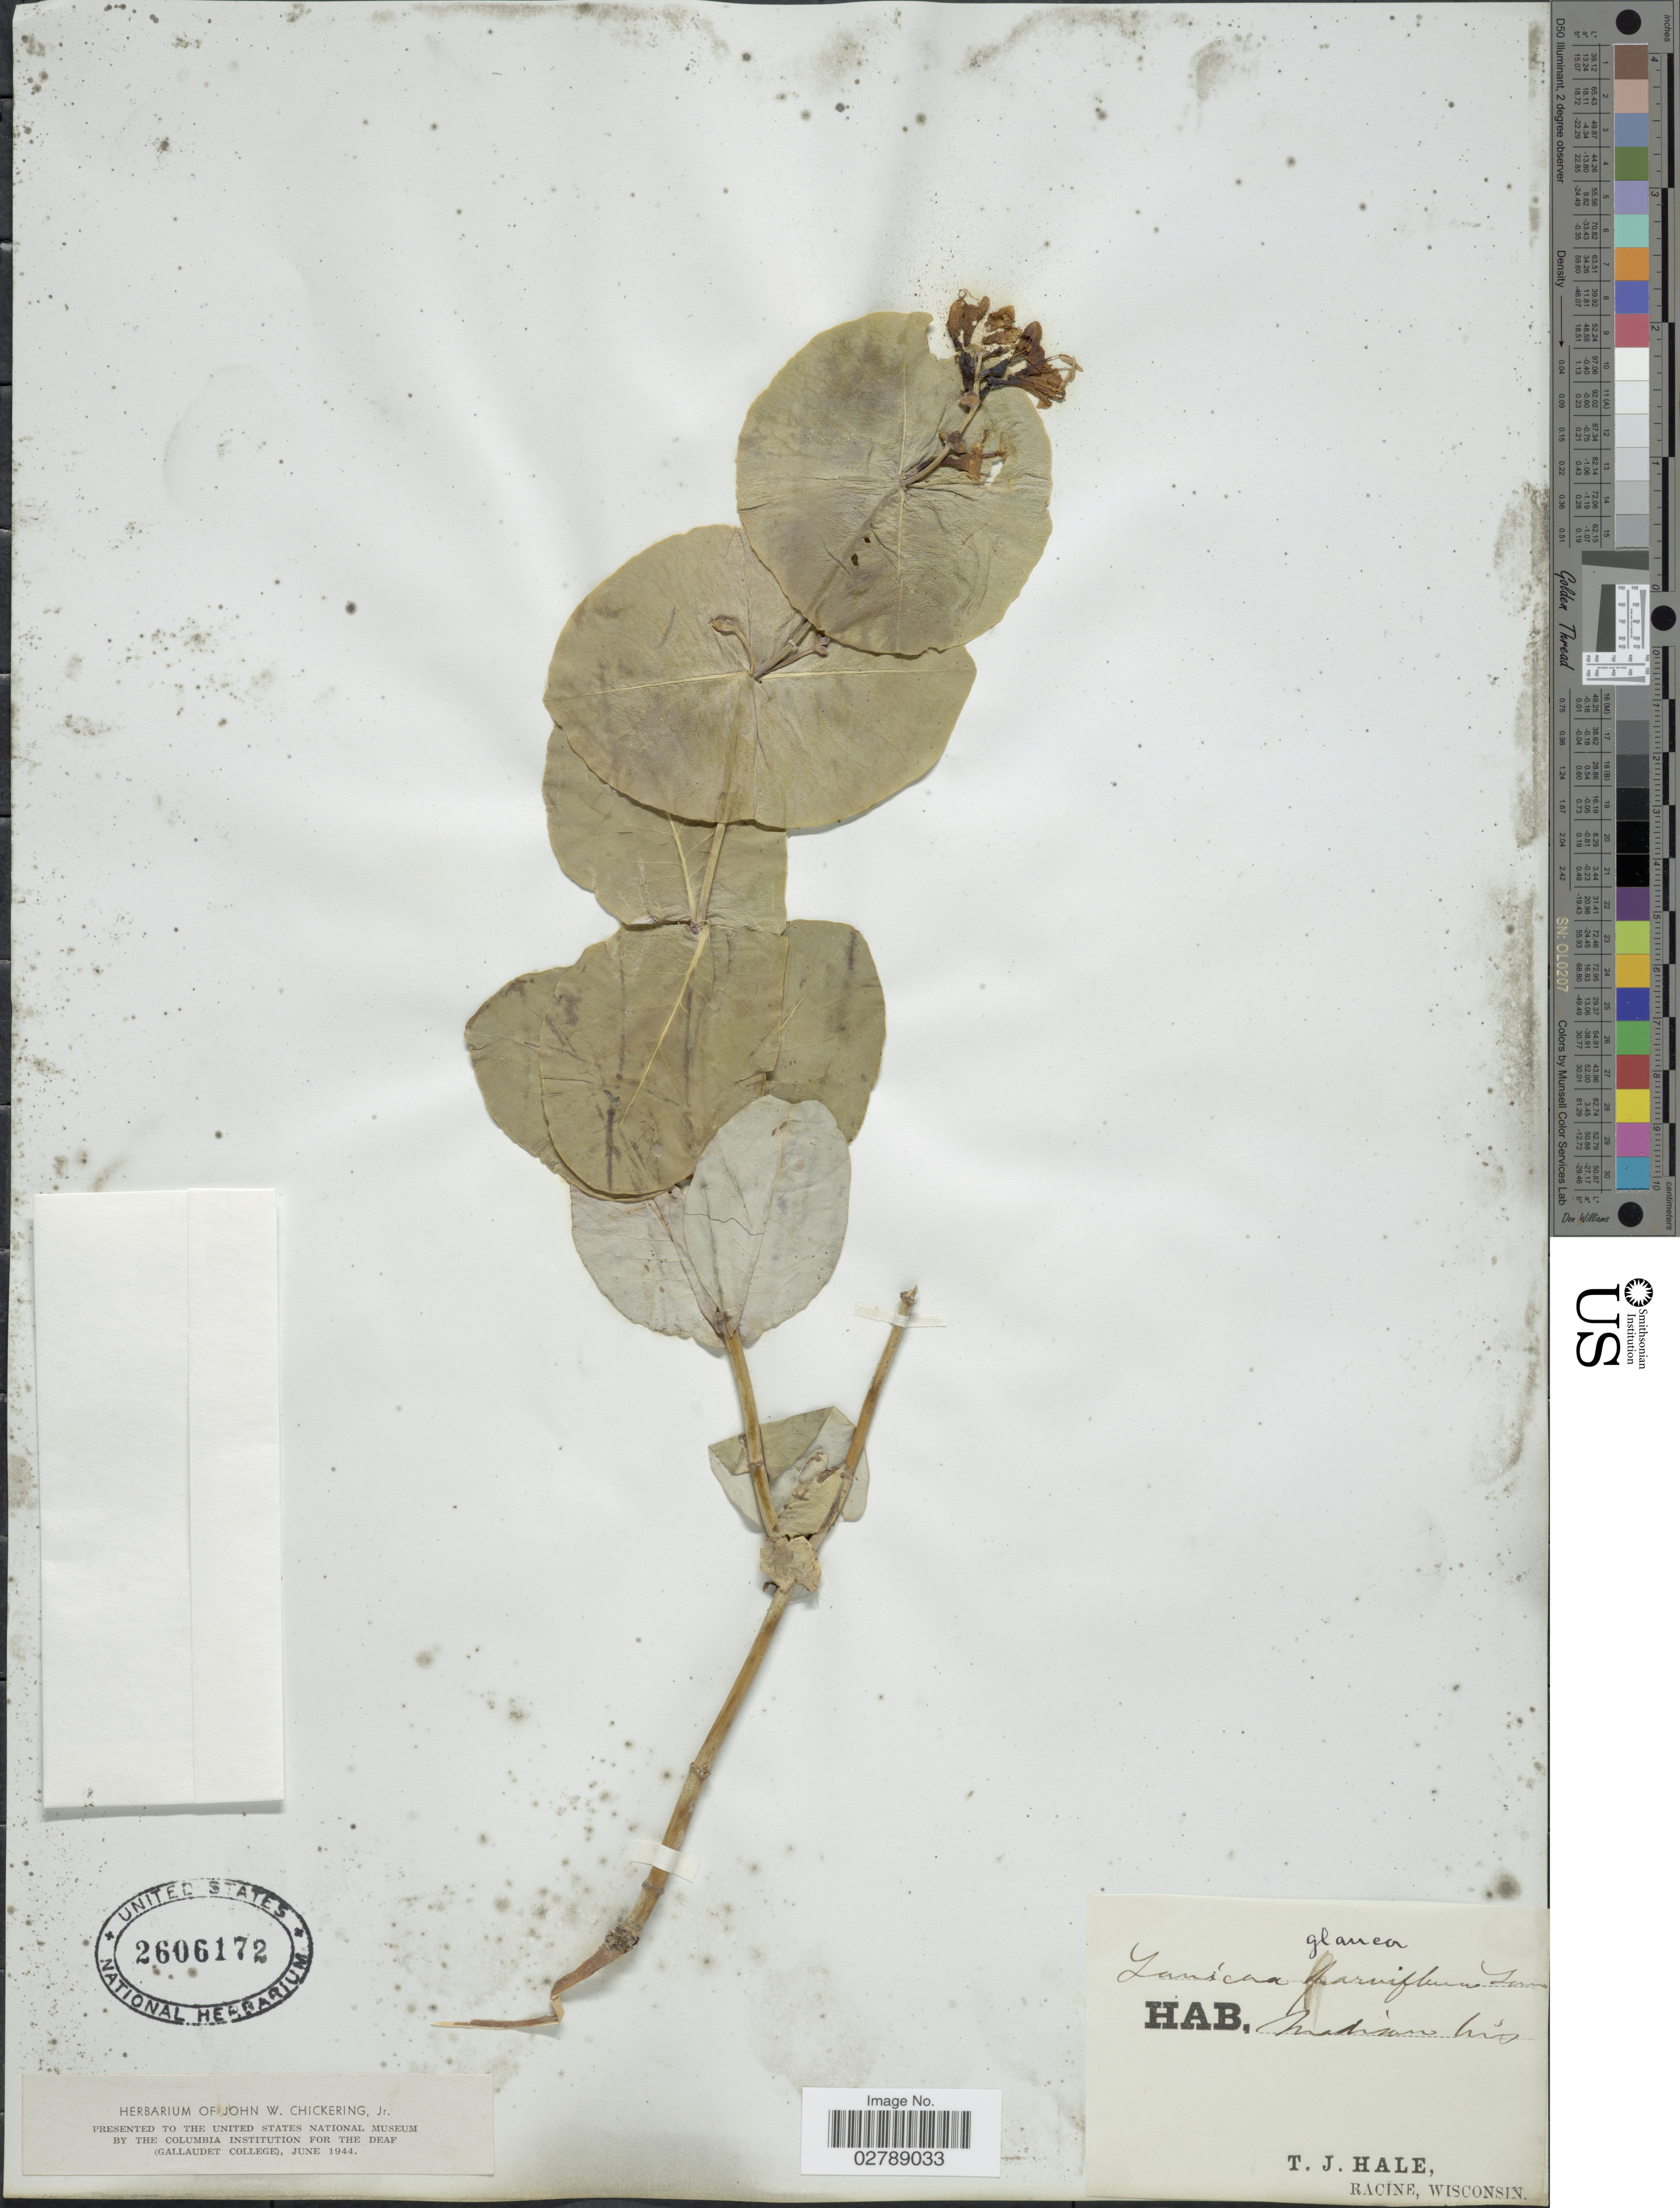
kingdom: Plantae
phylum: Tracheophyta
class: Magnoliopsida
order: Dipsacales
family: Caprifoliaceae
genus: Lonicera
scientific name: Lonicera dioica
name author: L.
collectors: T. Hale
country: United States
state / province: Wisconsin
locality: Racine.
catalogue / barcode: US 2606172